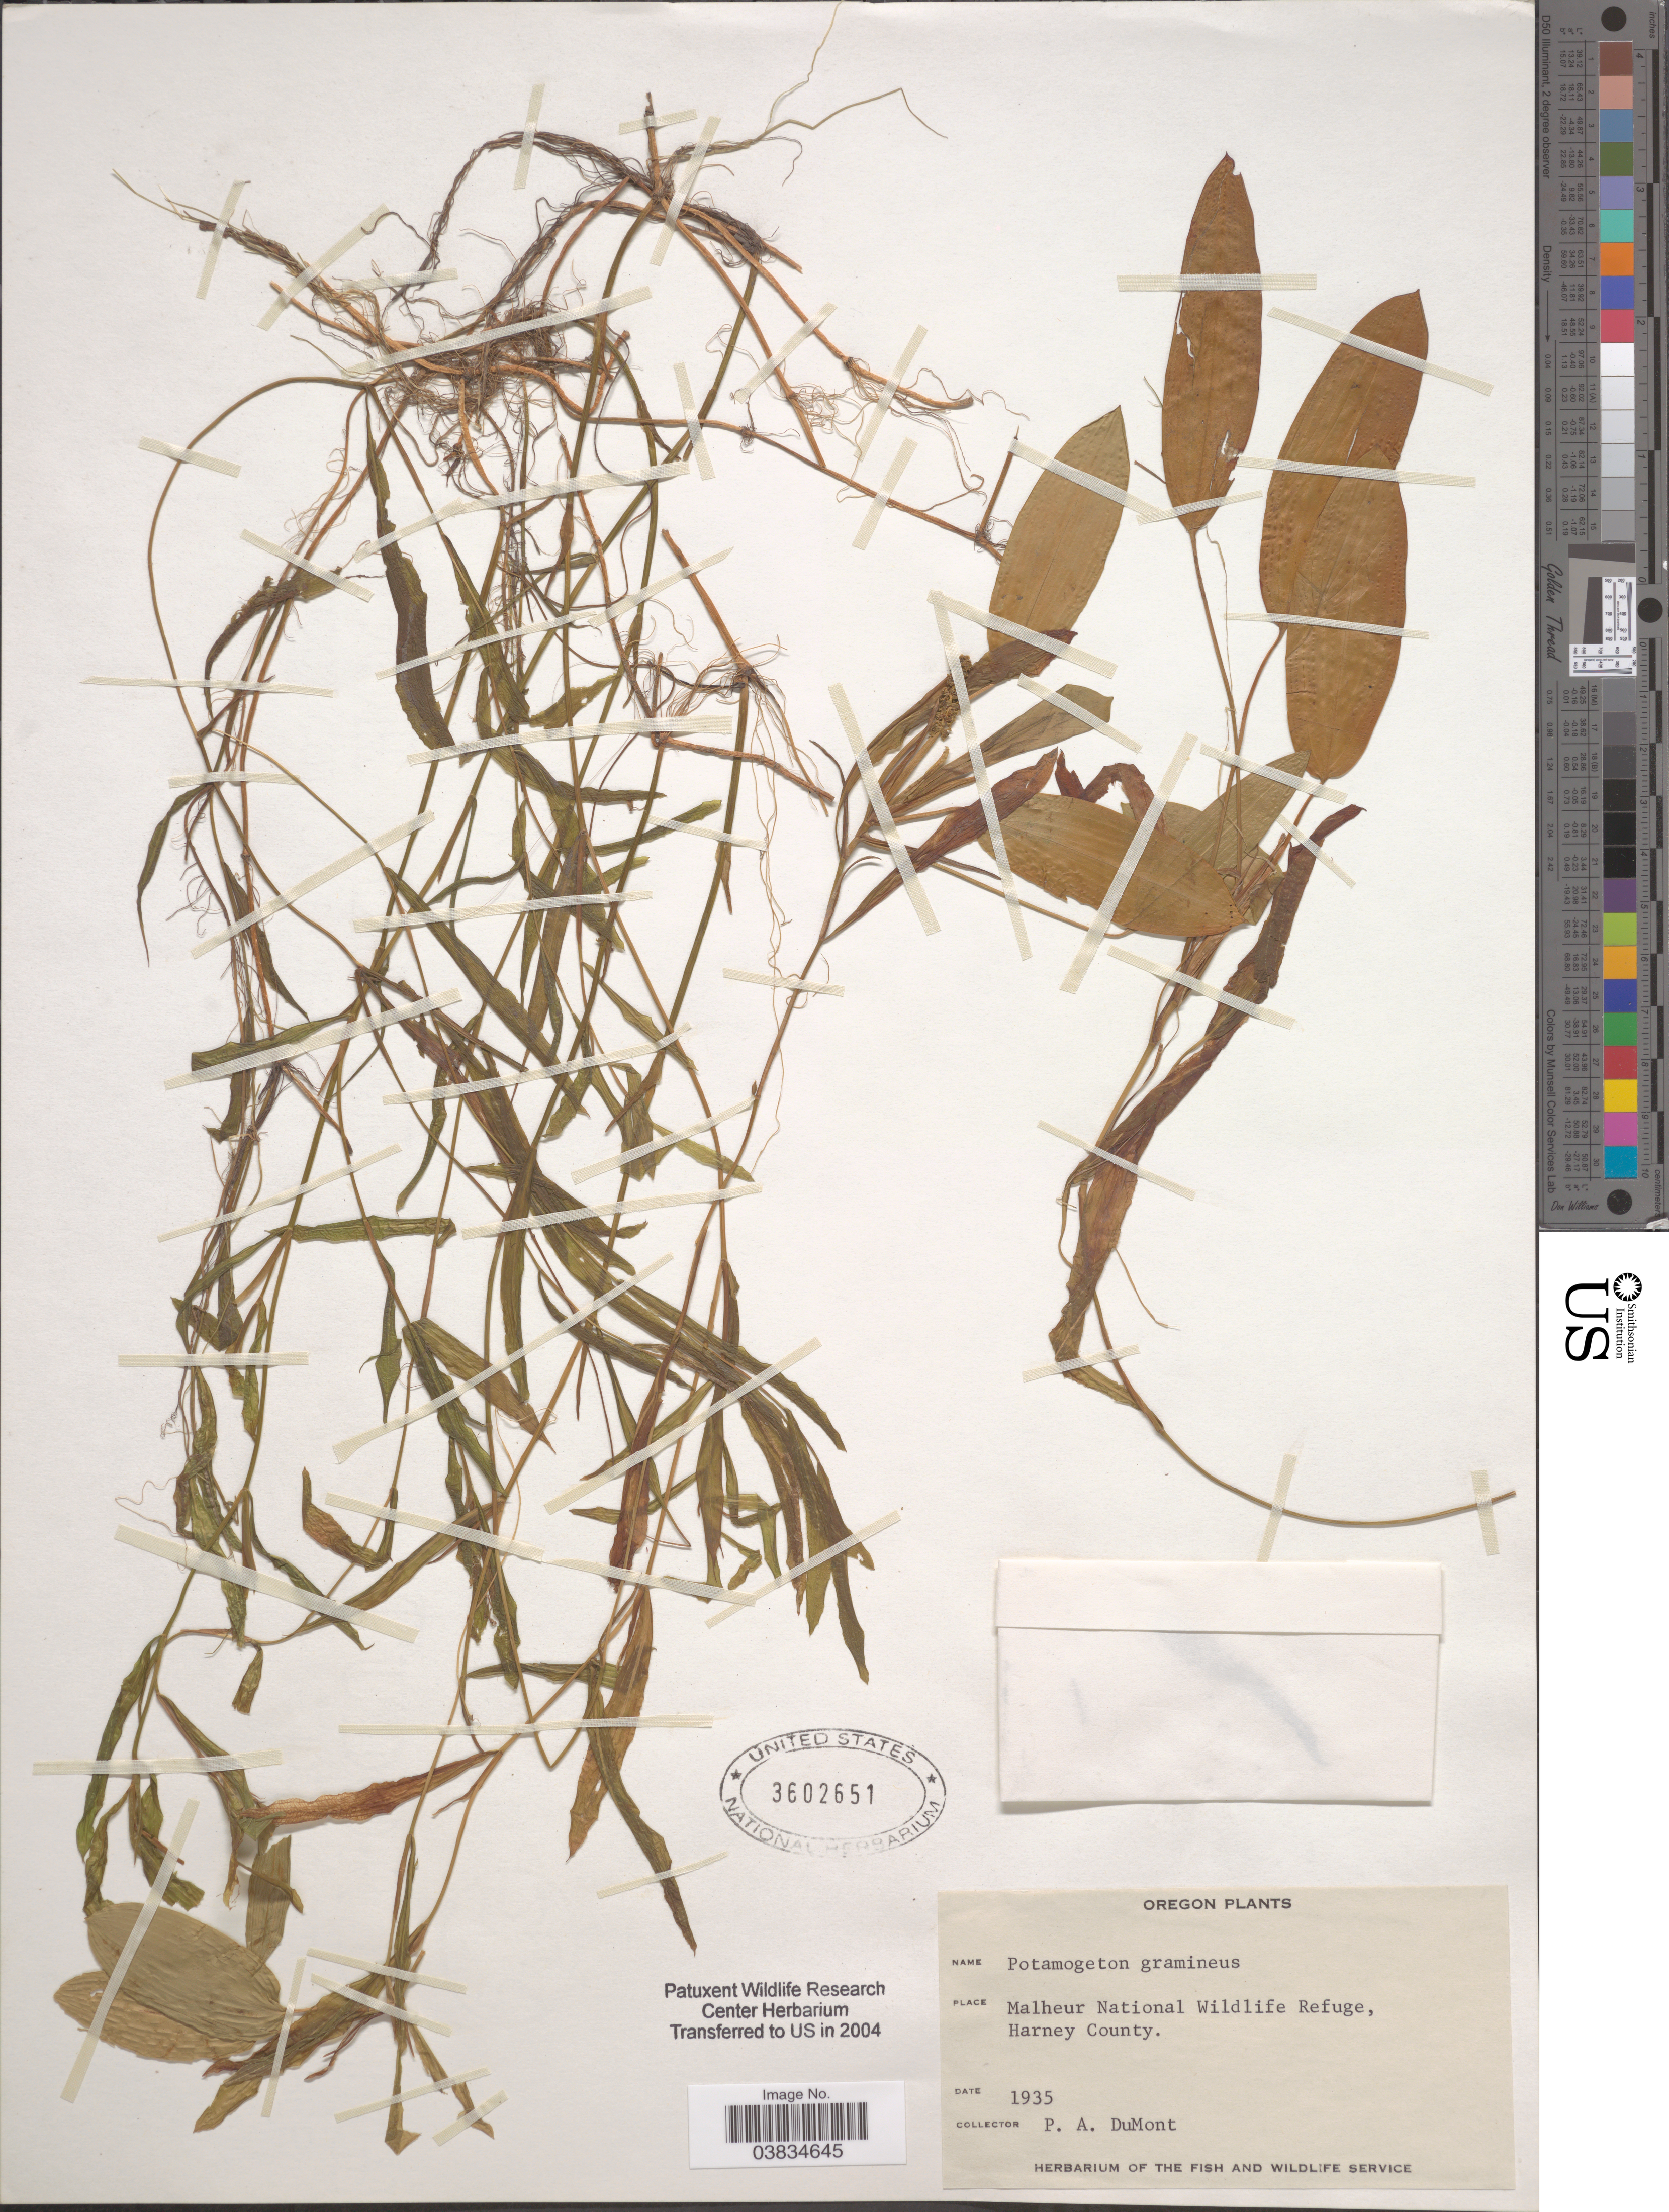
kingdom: Plantae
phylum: Tracheophyta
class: Liliopsida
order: Alismatales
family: Potamogetonaceae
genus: Potamogeton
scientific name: Potamogeton gramineus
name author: L.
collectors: P. Dumont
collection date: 1935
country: United States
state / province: Oregon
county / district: Harney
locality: Malheur National Wildlife Refuge, Harney County.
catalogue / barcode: US 3602651